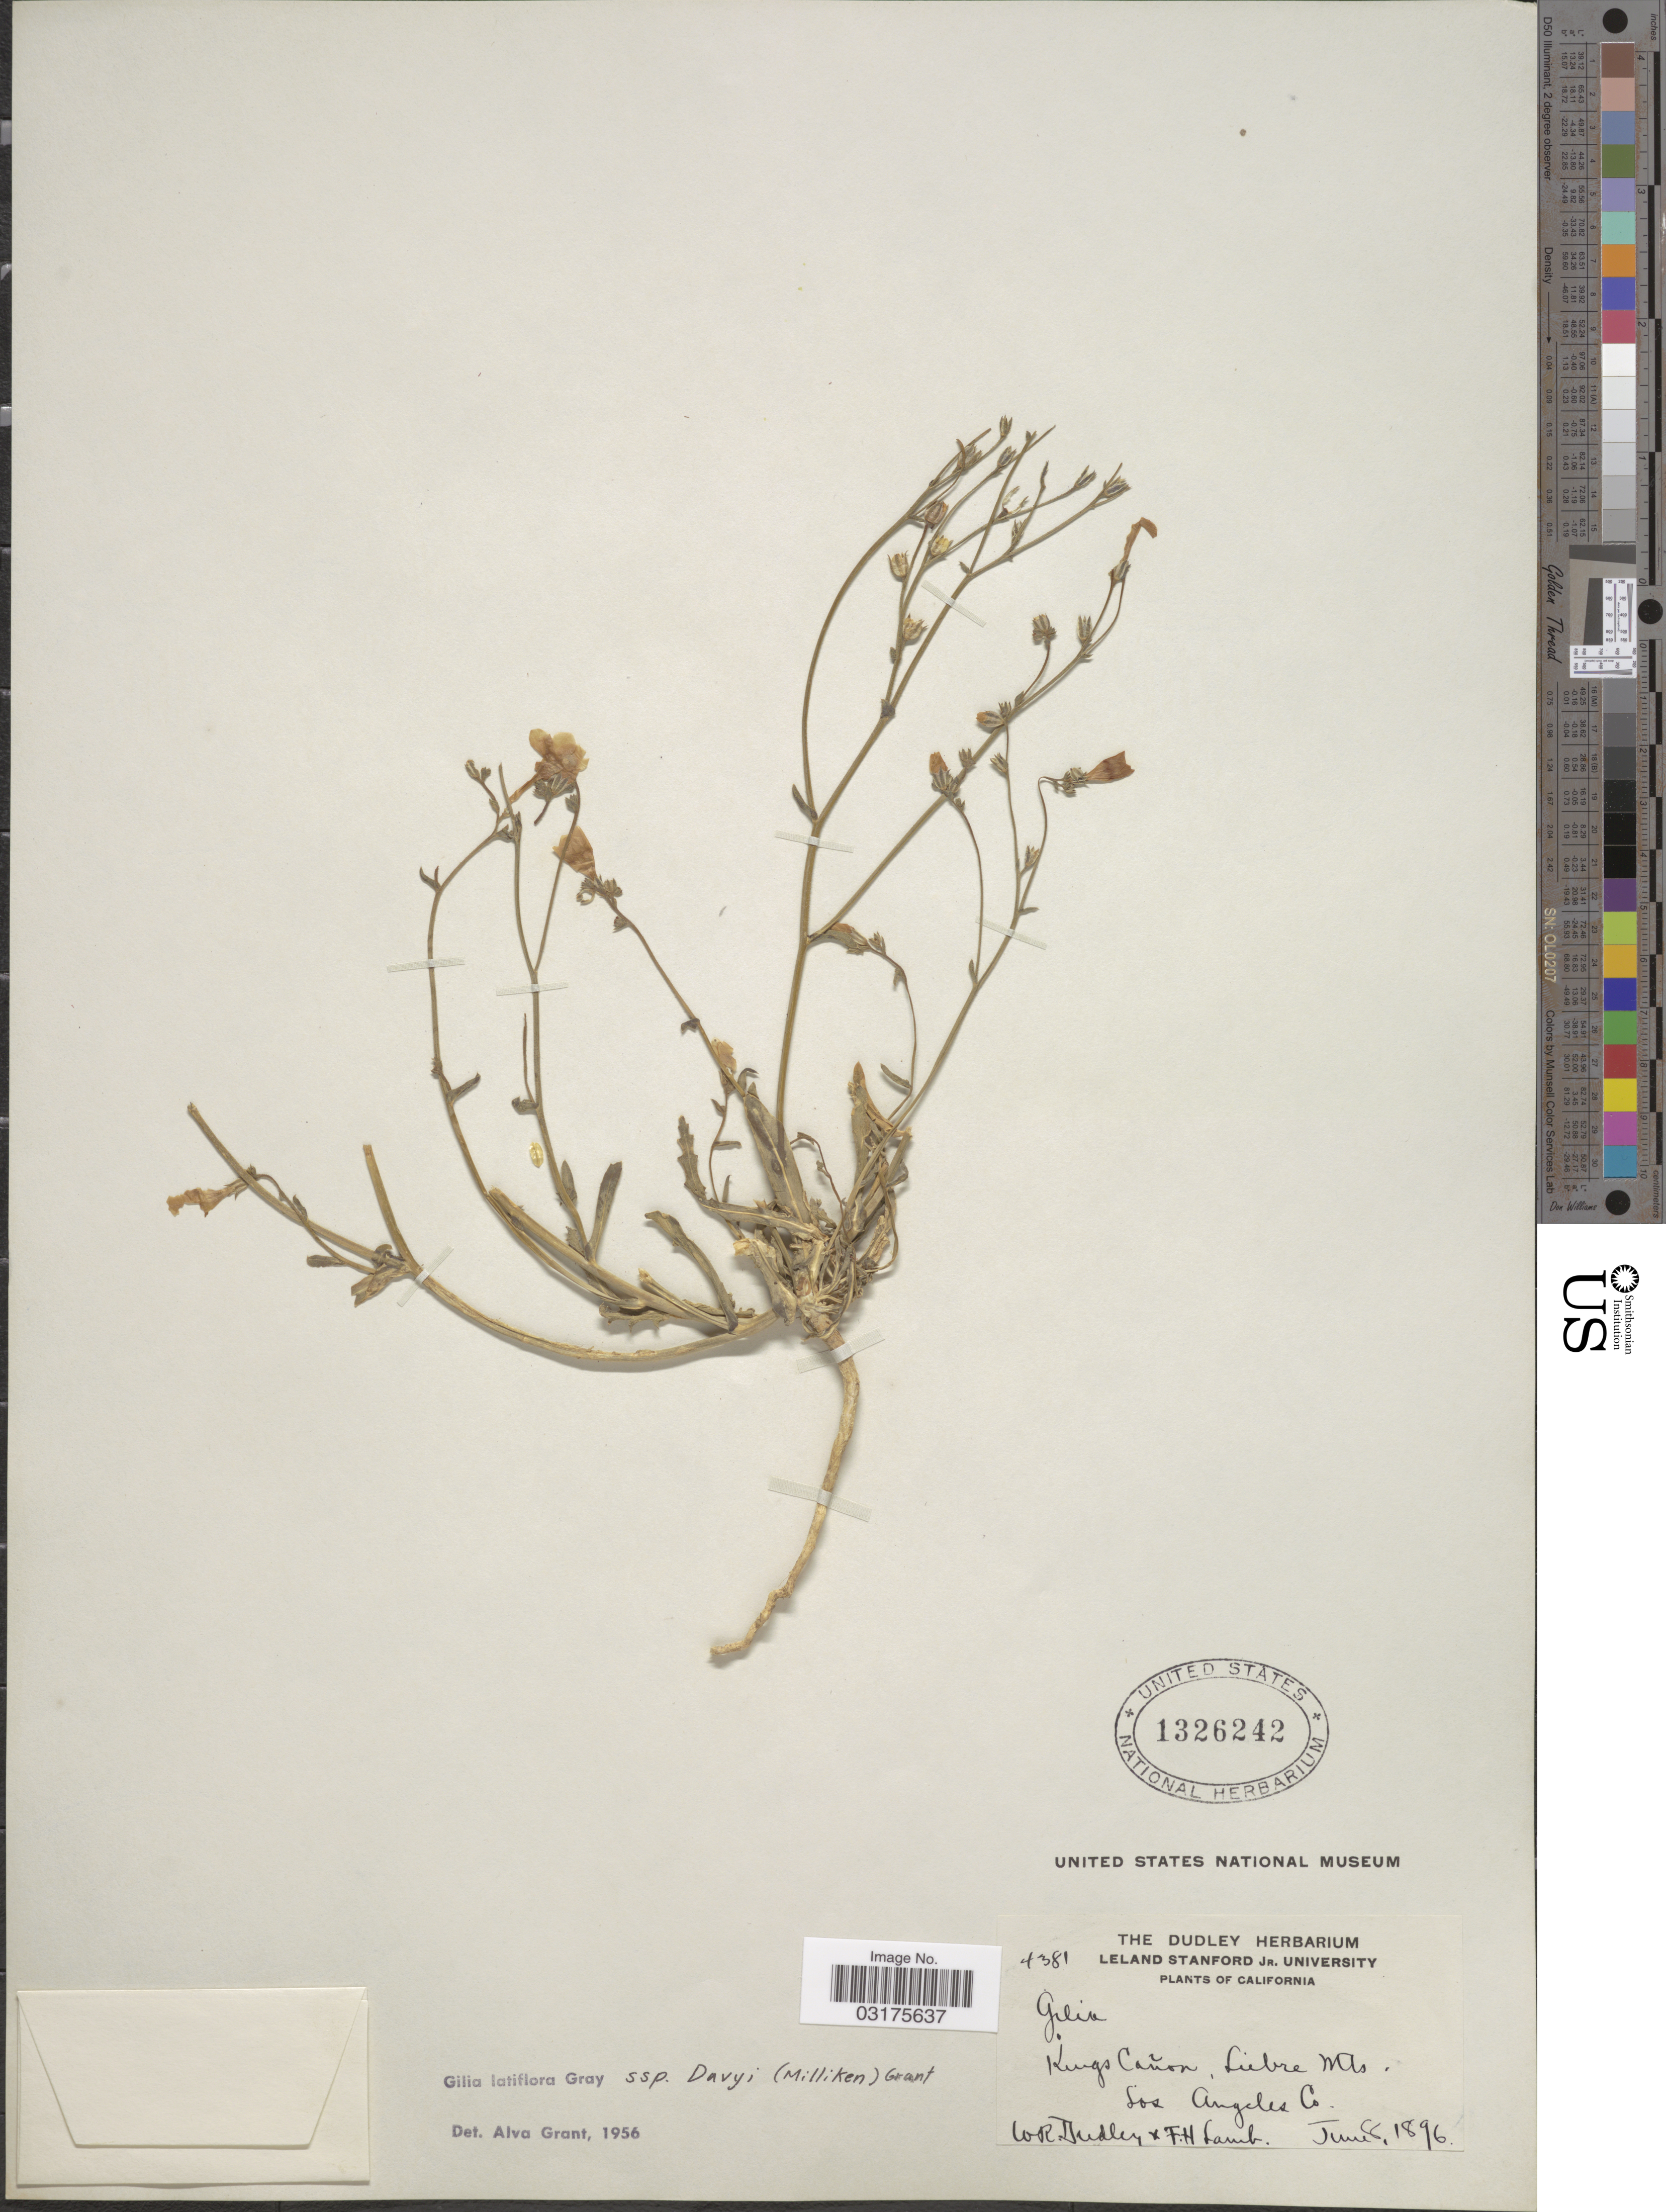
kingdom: Plantae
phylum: Tracheophyta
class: Magnoliopsida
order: Ericales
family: Polemoniaceae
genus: Gilia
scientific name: Gilia latiflora subsp. davyi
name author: (Milliken) A.D. Grant & V.E. Grant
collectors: W. Dudley & F. H. Lamb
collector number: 4381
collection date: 1896-06-08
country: United States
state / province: California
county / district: Los Angeles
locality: Kings Cañon, Liebre Mts., Los Angeles Co.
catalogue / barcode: US 1326242